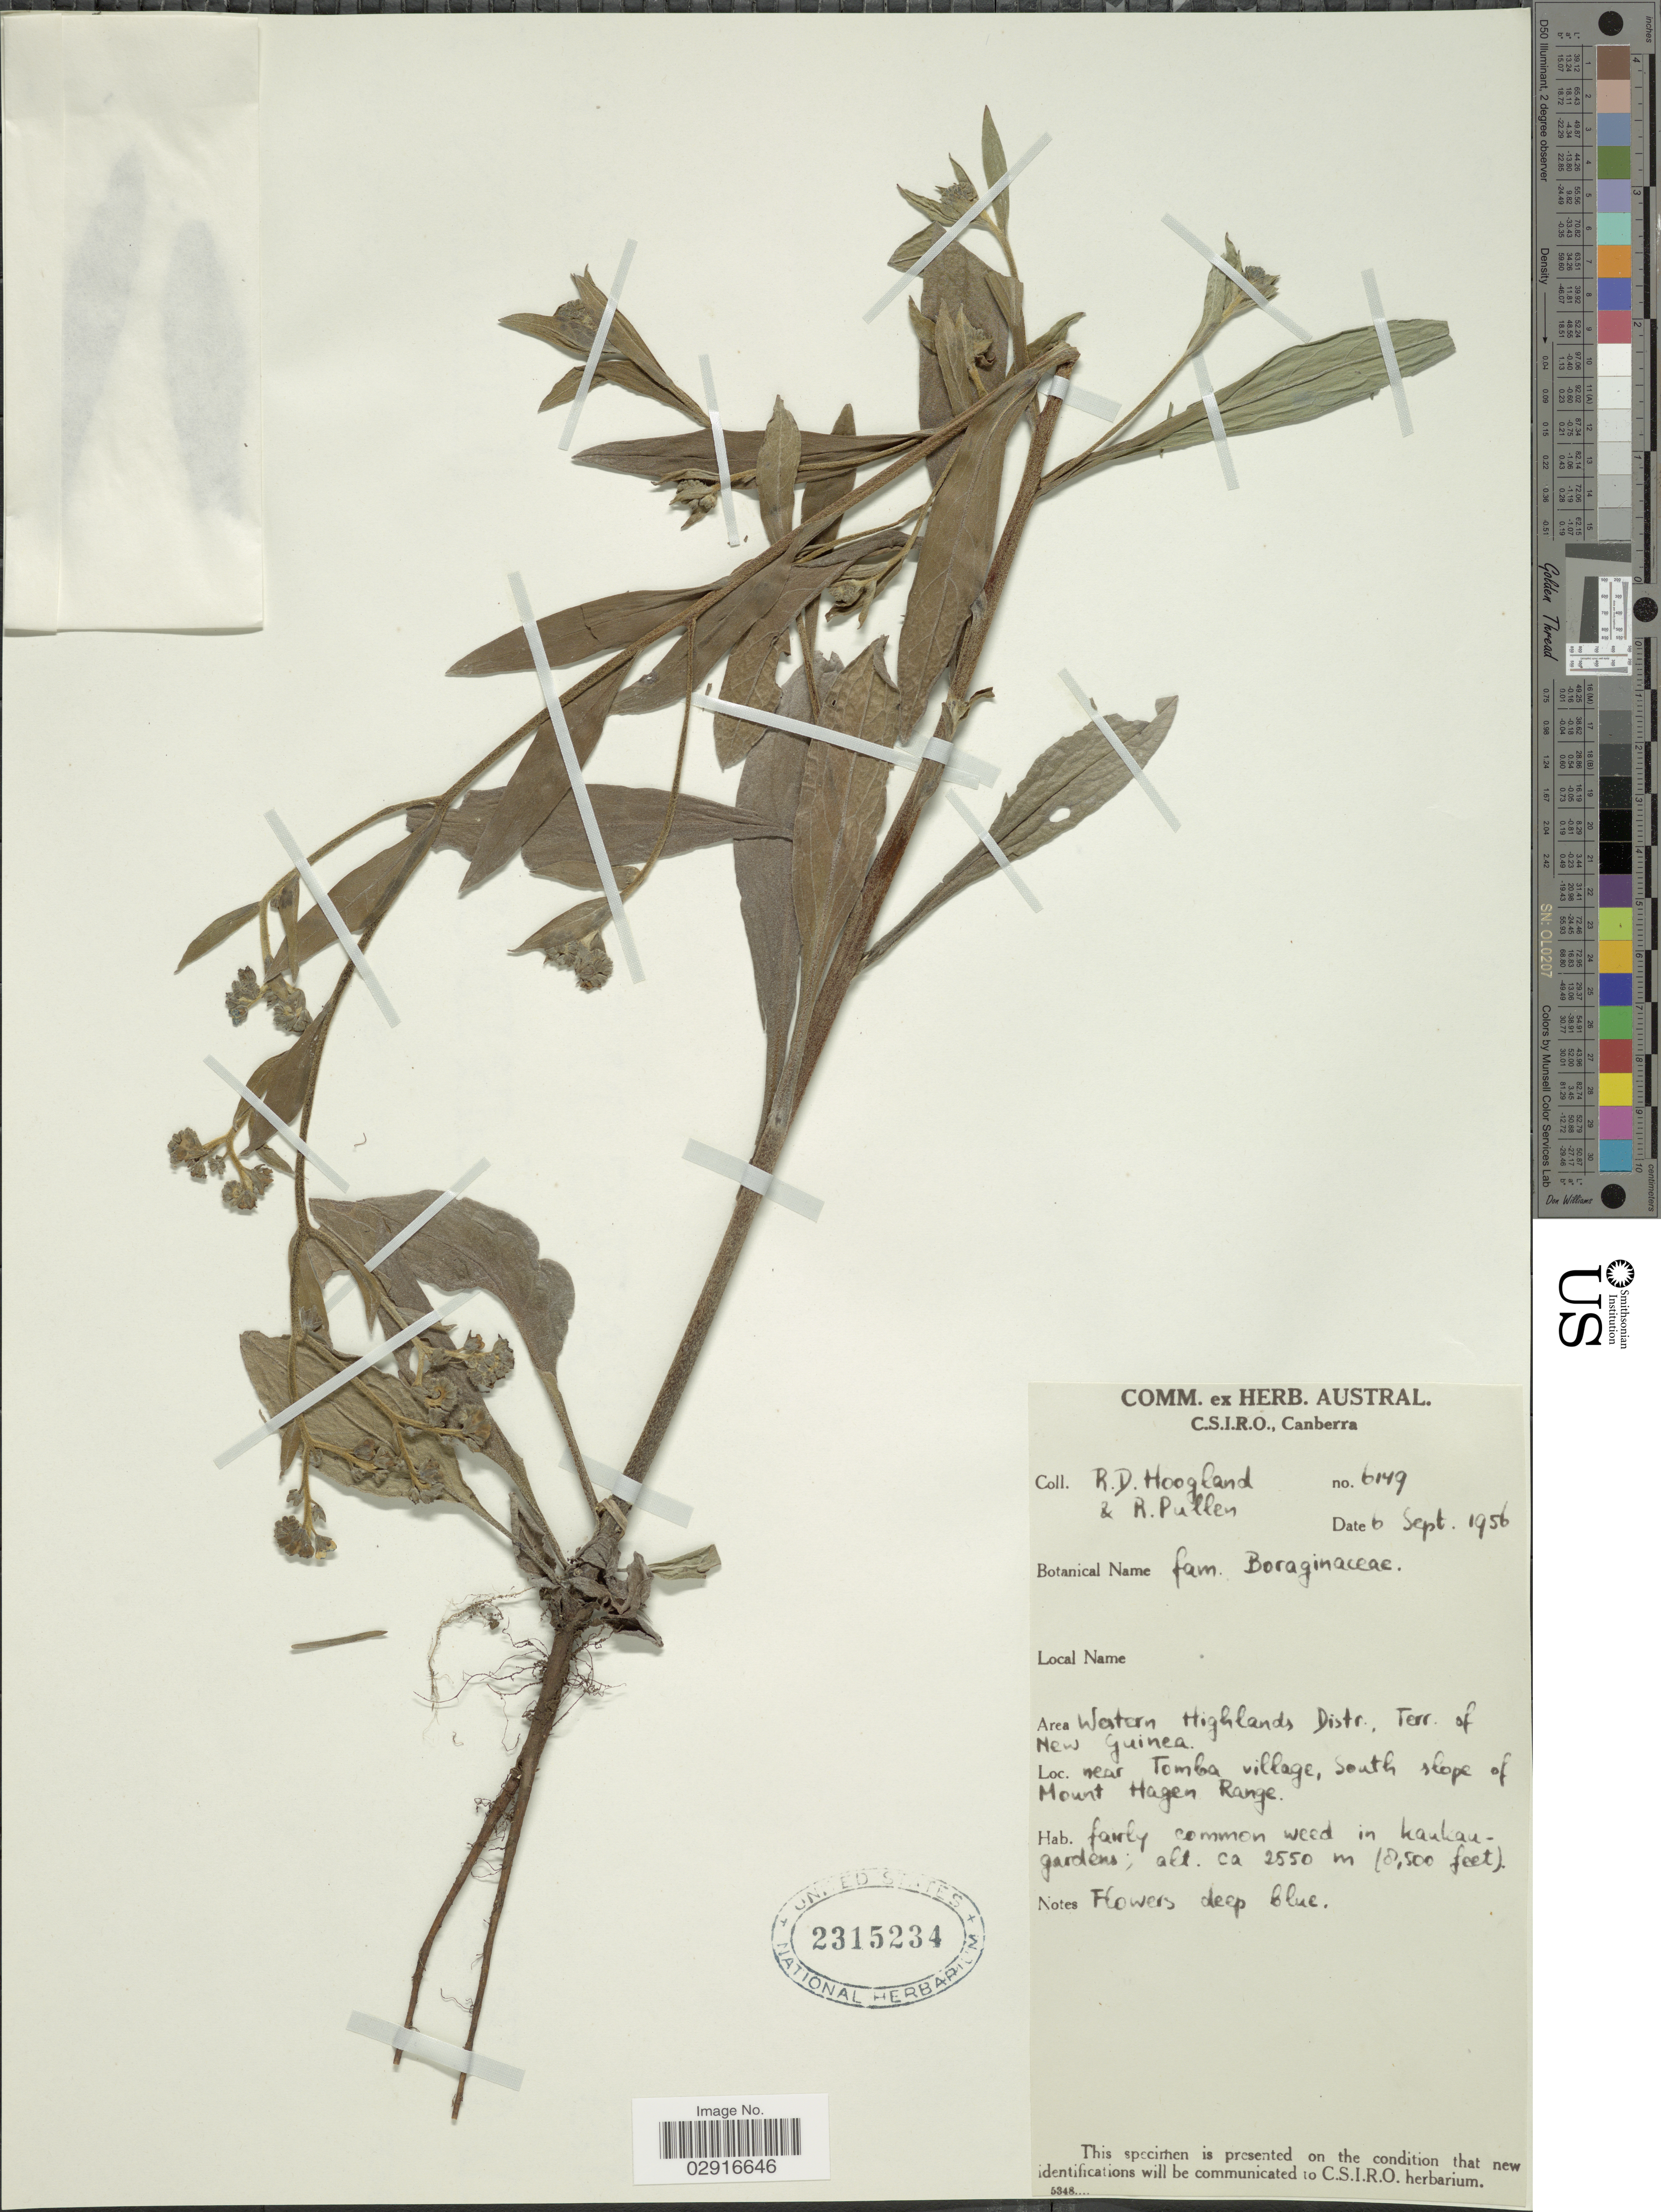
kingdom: Plantae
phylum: Tracheophyta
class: Magnoliopsida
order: Boraginales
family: Boraginaceae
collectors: R. D. Hoogland & R. Pullen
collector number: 6149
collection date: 1956-09-06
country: Papua New Guinea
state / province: Western Highlands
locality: Western Highlands Distr., Distr. Terr. of New Guinea. Near Tomba village, South slope of Mount Hagen Range.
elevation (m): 2550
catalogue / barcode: US 2315234